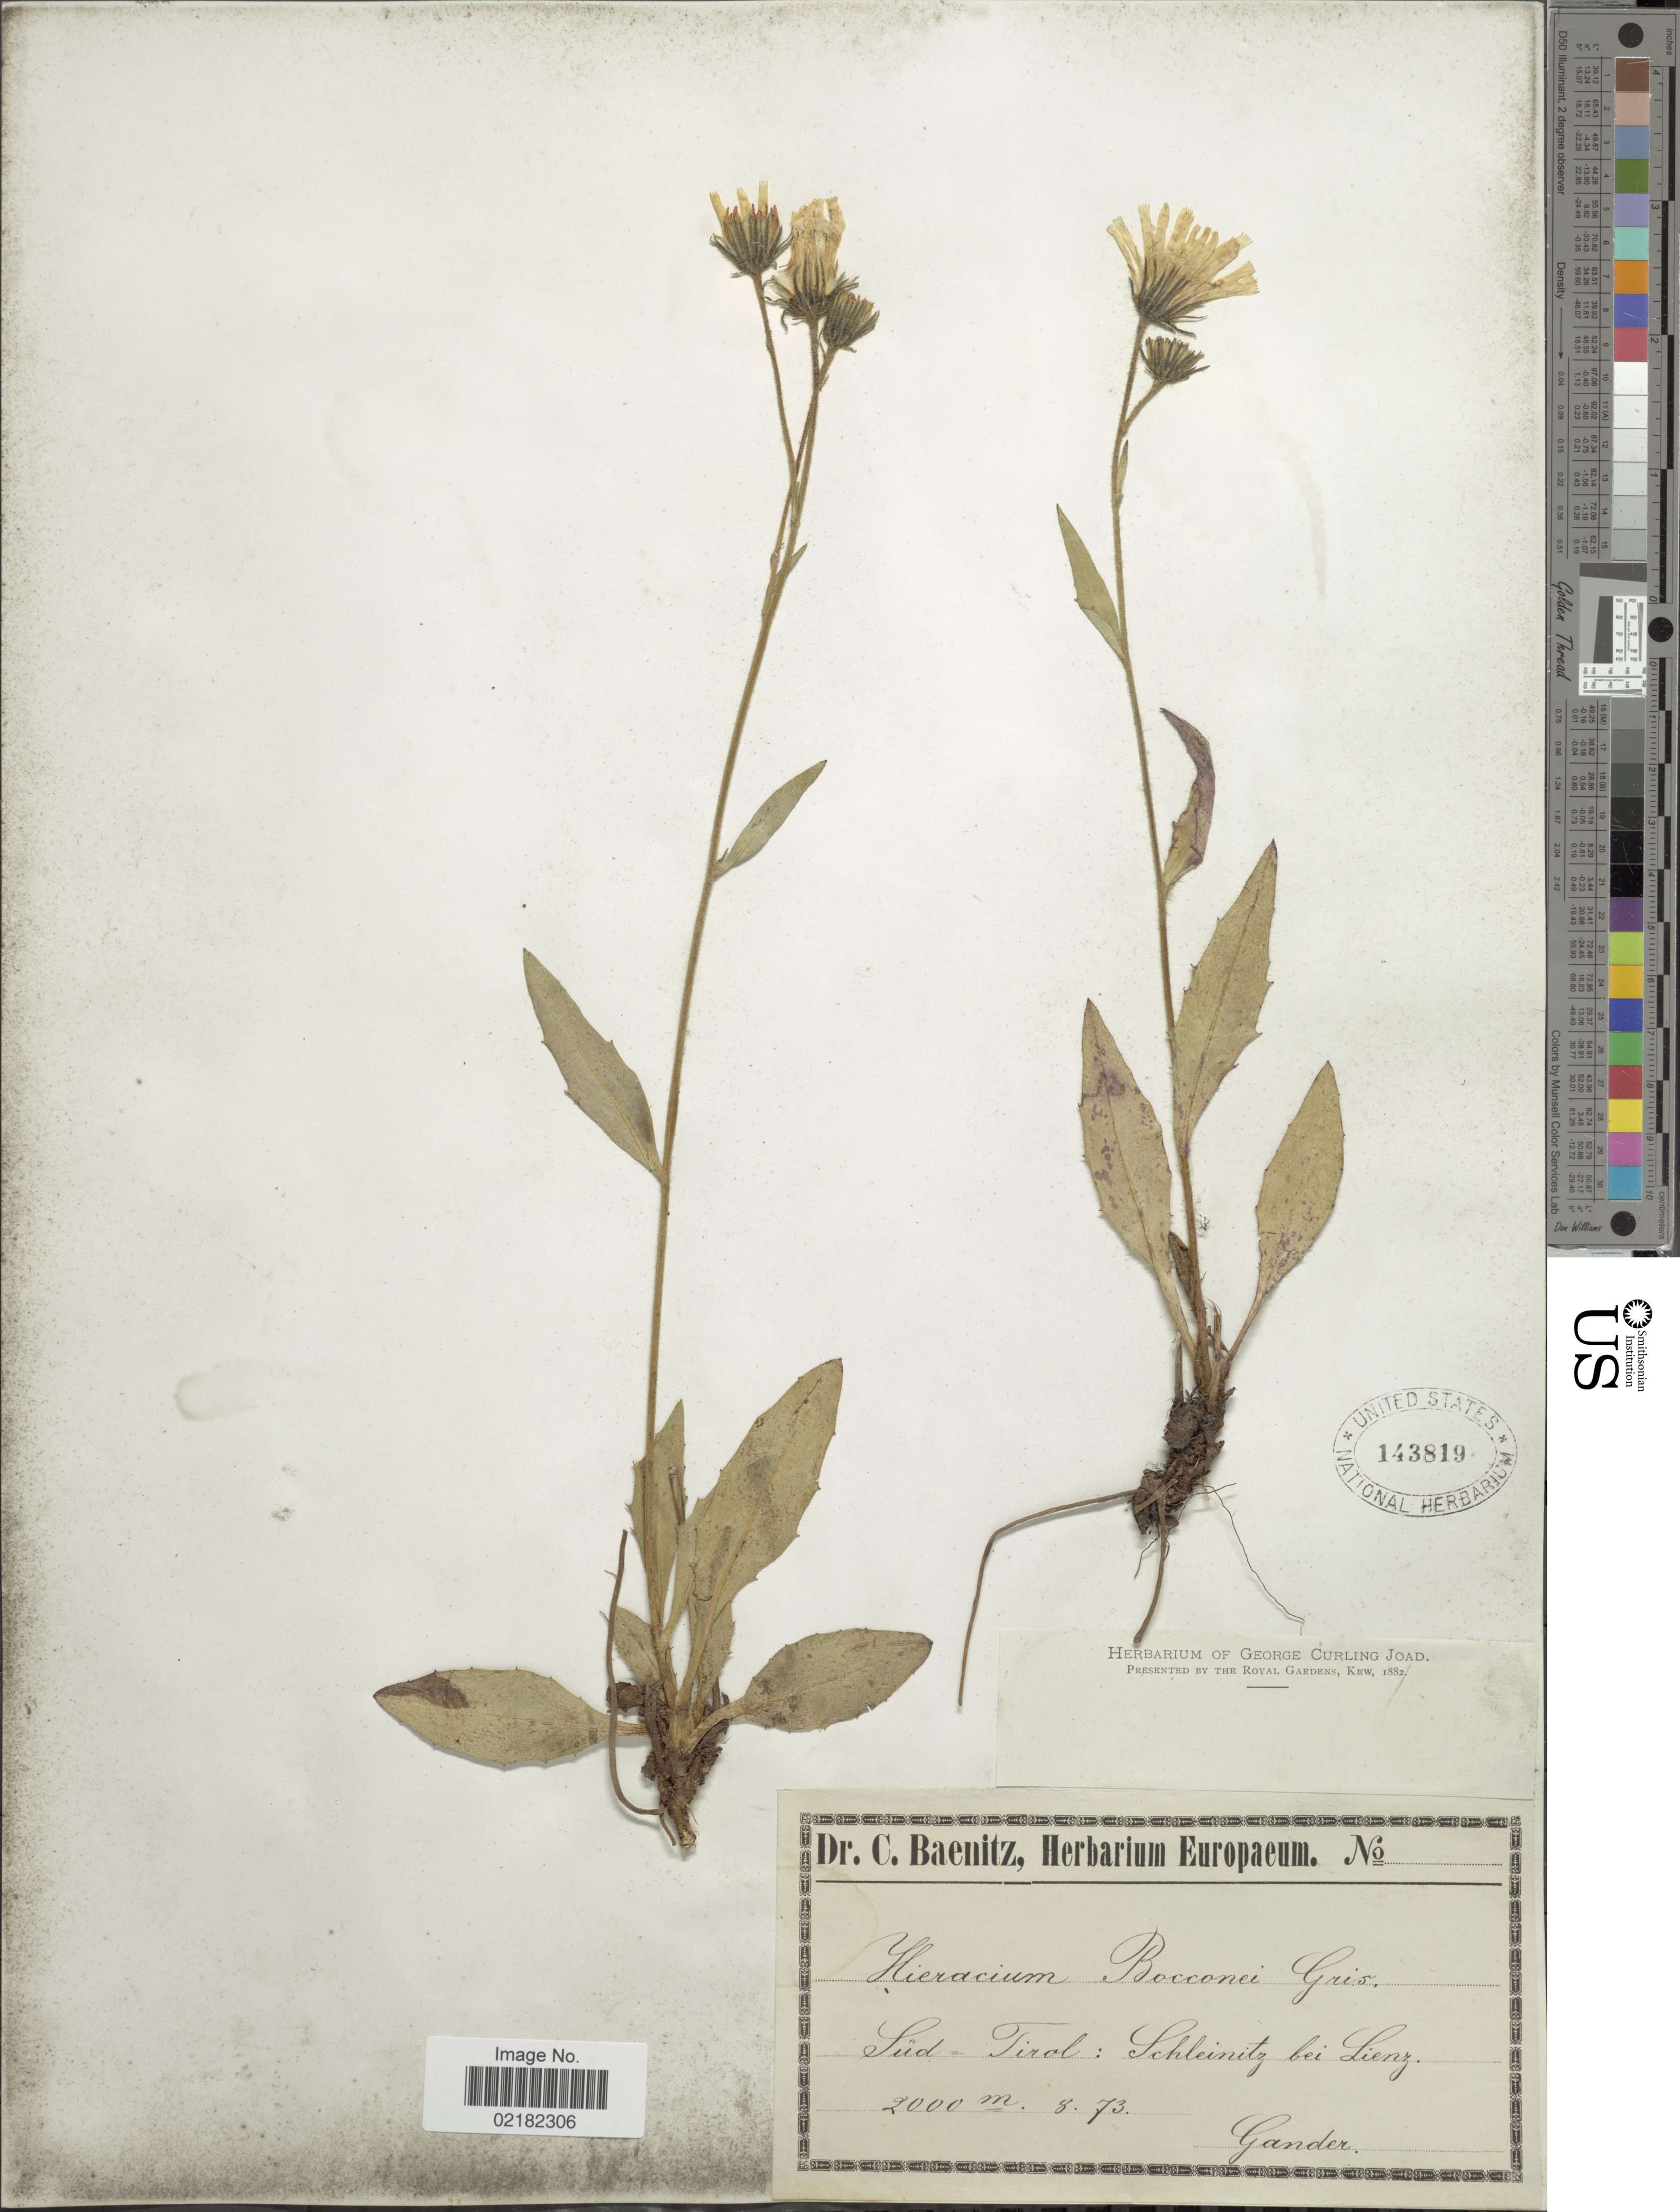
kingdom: Plantae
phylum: Tracheophyta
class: Magnoliopsida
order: Asterales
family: Asteraceae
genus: Hieracium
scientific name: Hieracium bocconei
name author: Griseb.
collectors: -- Gander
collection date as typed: Transcribed d/m/y: /8/73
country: Austria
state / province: Tirol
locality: Sud-Tirol: Schleinitz bei Lienz.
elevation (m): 2000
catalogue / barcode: US 143819